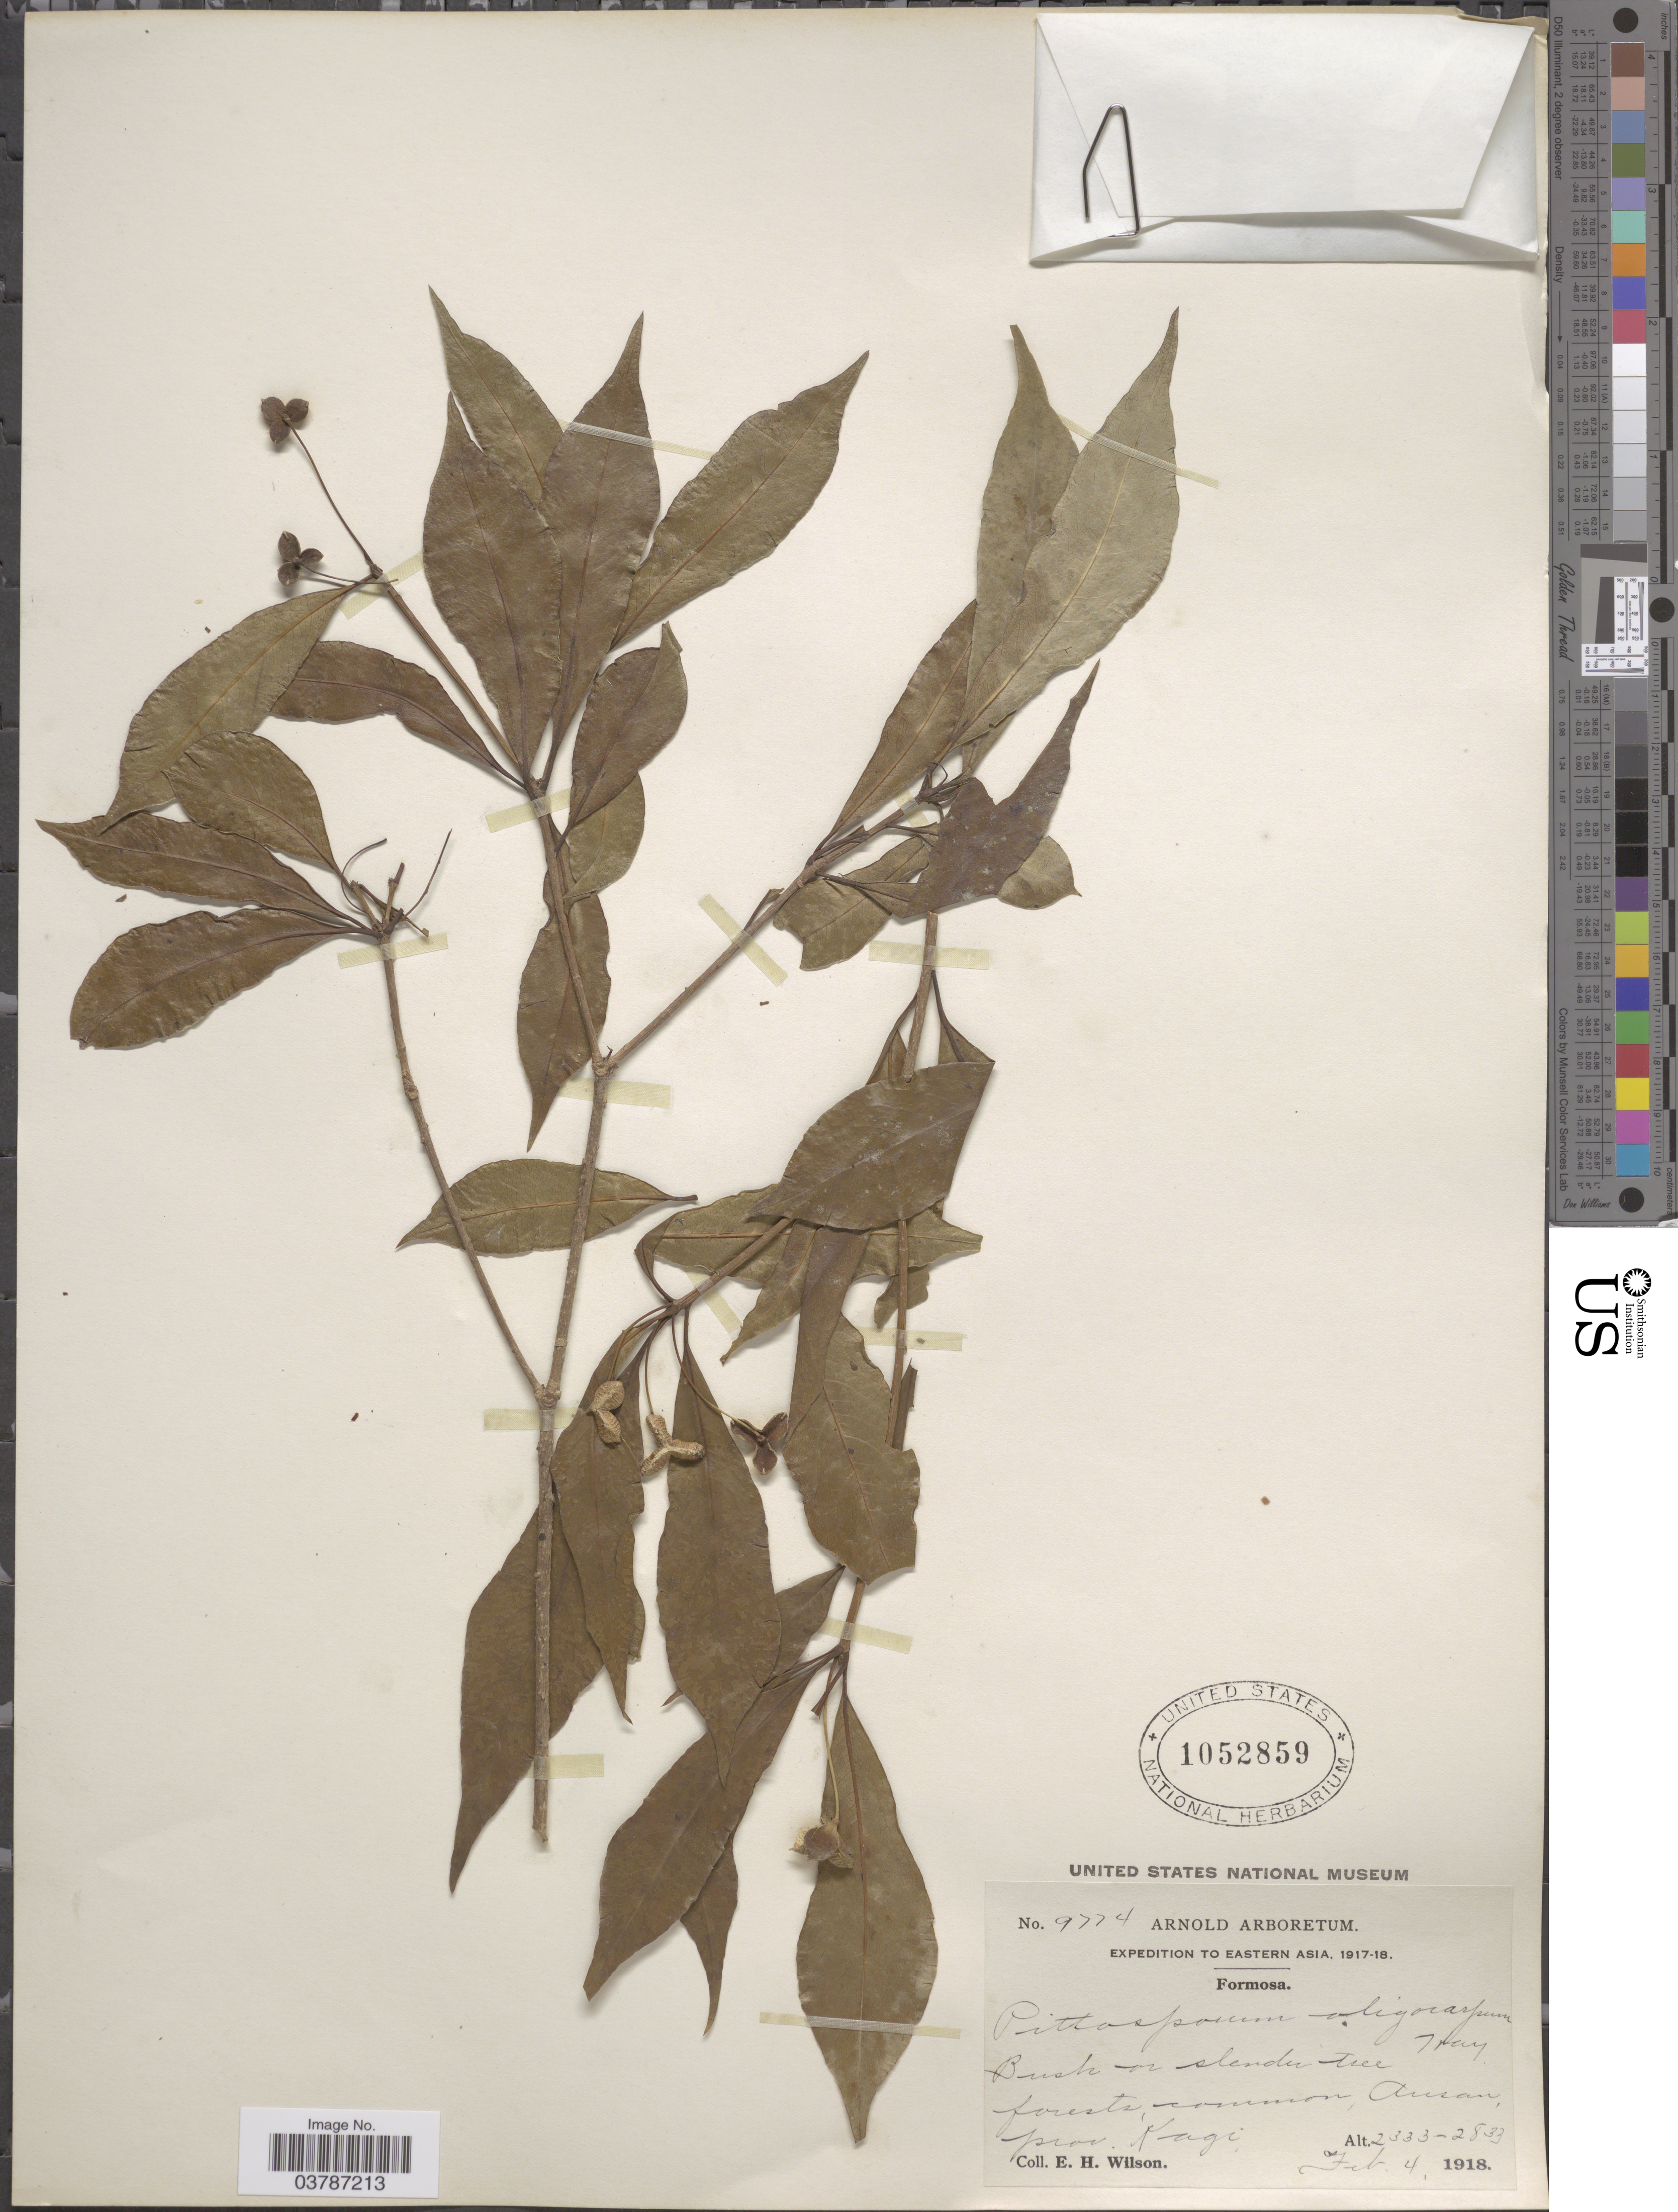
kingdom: Plantae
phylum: Tracheophyta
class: Magnoliopsida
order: Apiales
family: Pittosporaceae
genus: Pittosporum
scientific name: Pittosporum oligocarpum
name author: Hayata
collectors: E. Wilson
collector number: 9774*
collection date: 1918-02-04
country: Taiwan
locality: Formosa. Arisan, prov. Kagi.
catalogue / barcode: US 1052859